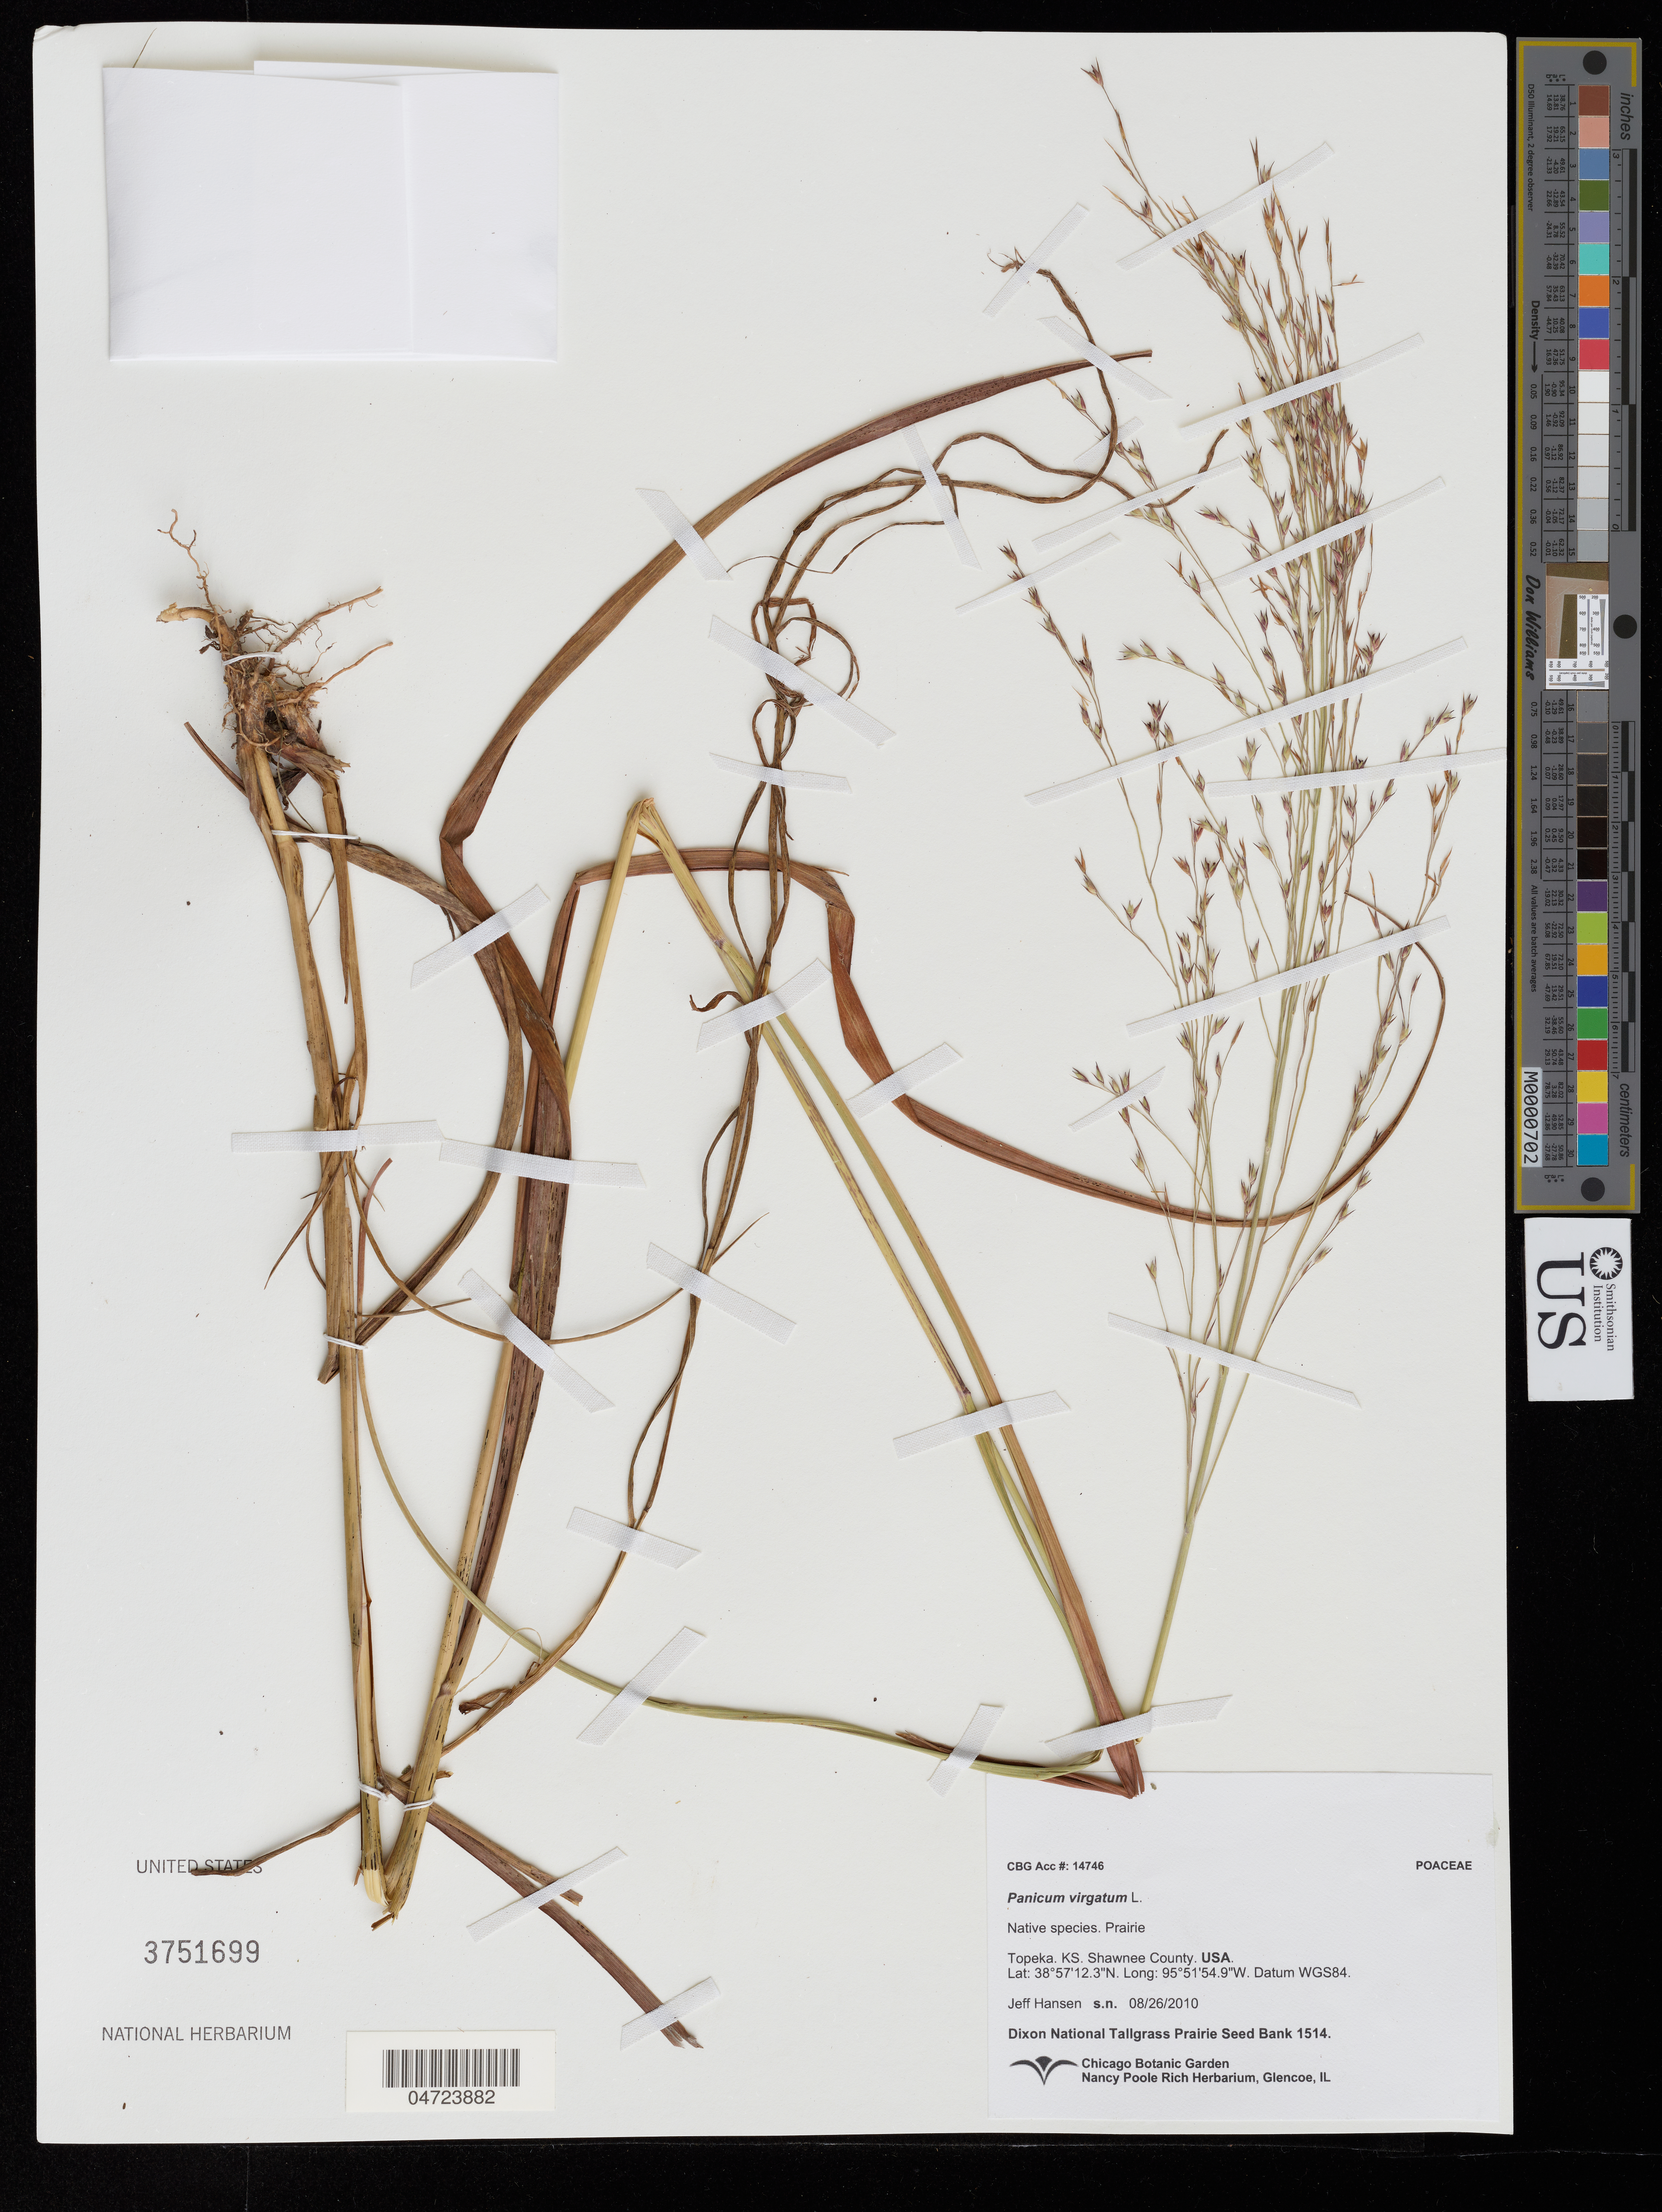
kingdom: Plantae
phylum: Tracheophyta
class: Liliopsida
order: Poales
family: Poaceae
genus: Panicum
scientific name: Panicum virgatum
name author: L.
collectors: J. Hansen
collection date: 2010-08-26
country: United States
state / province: Kansas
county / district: Shawnee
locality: Topeka. Shawnee County.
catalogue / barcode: US 3751699